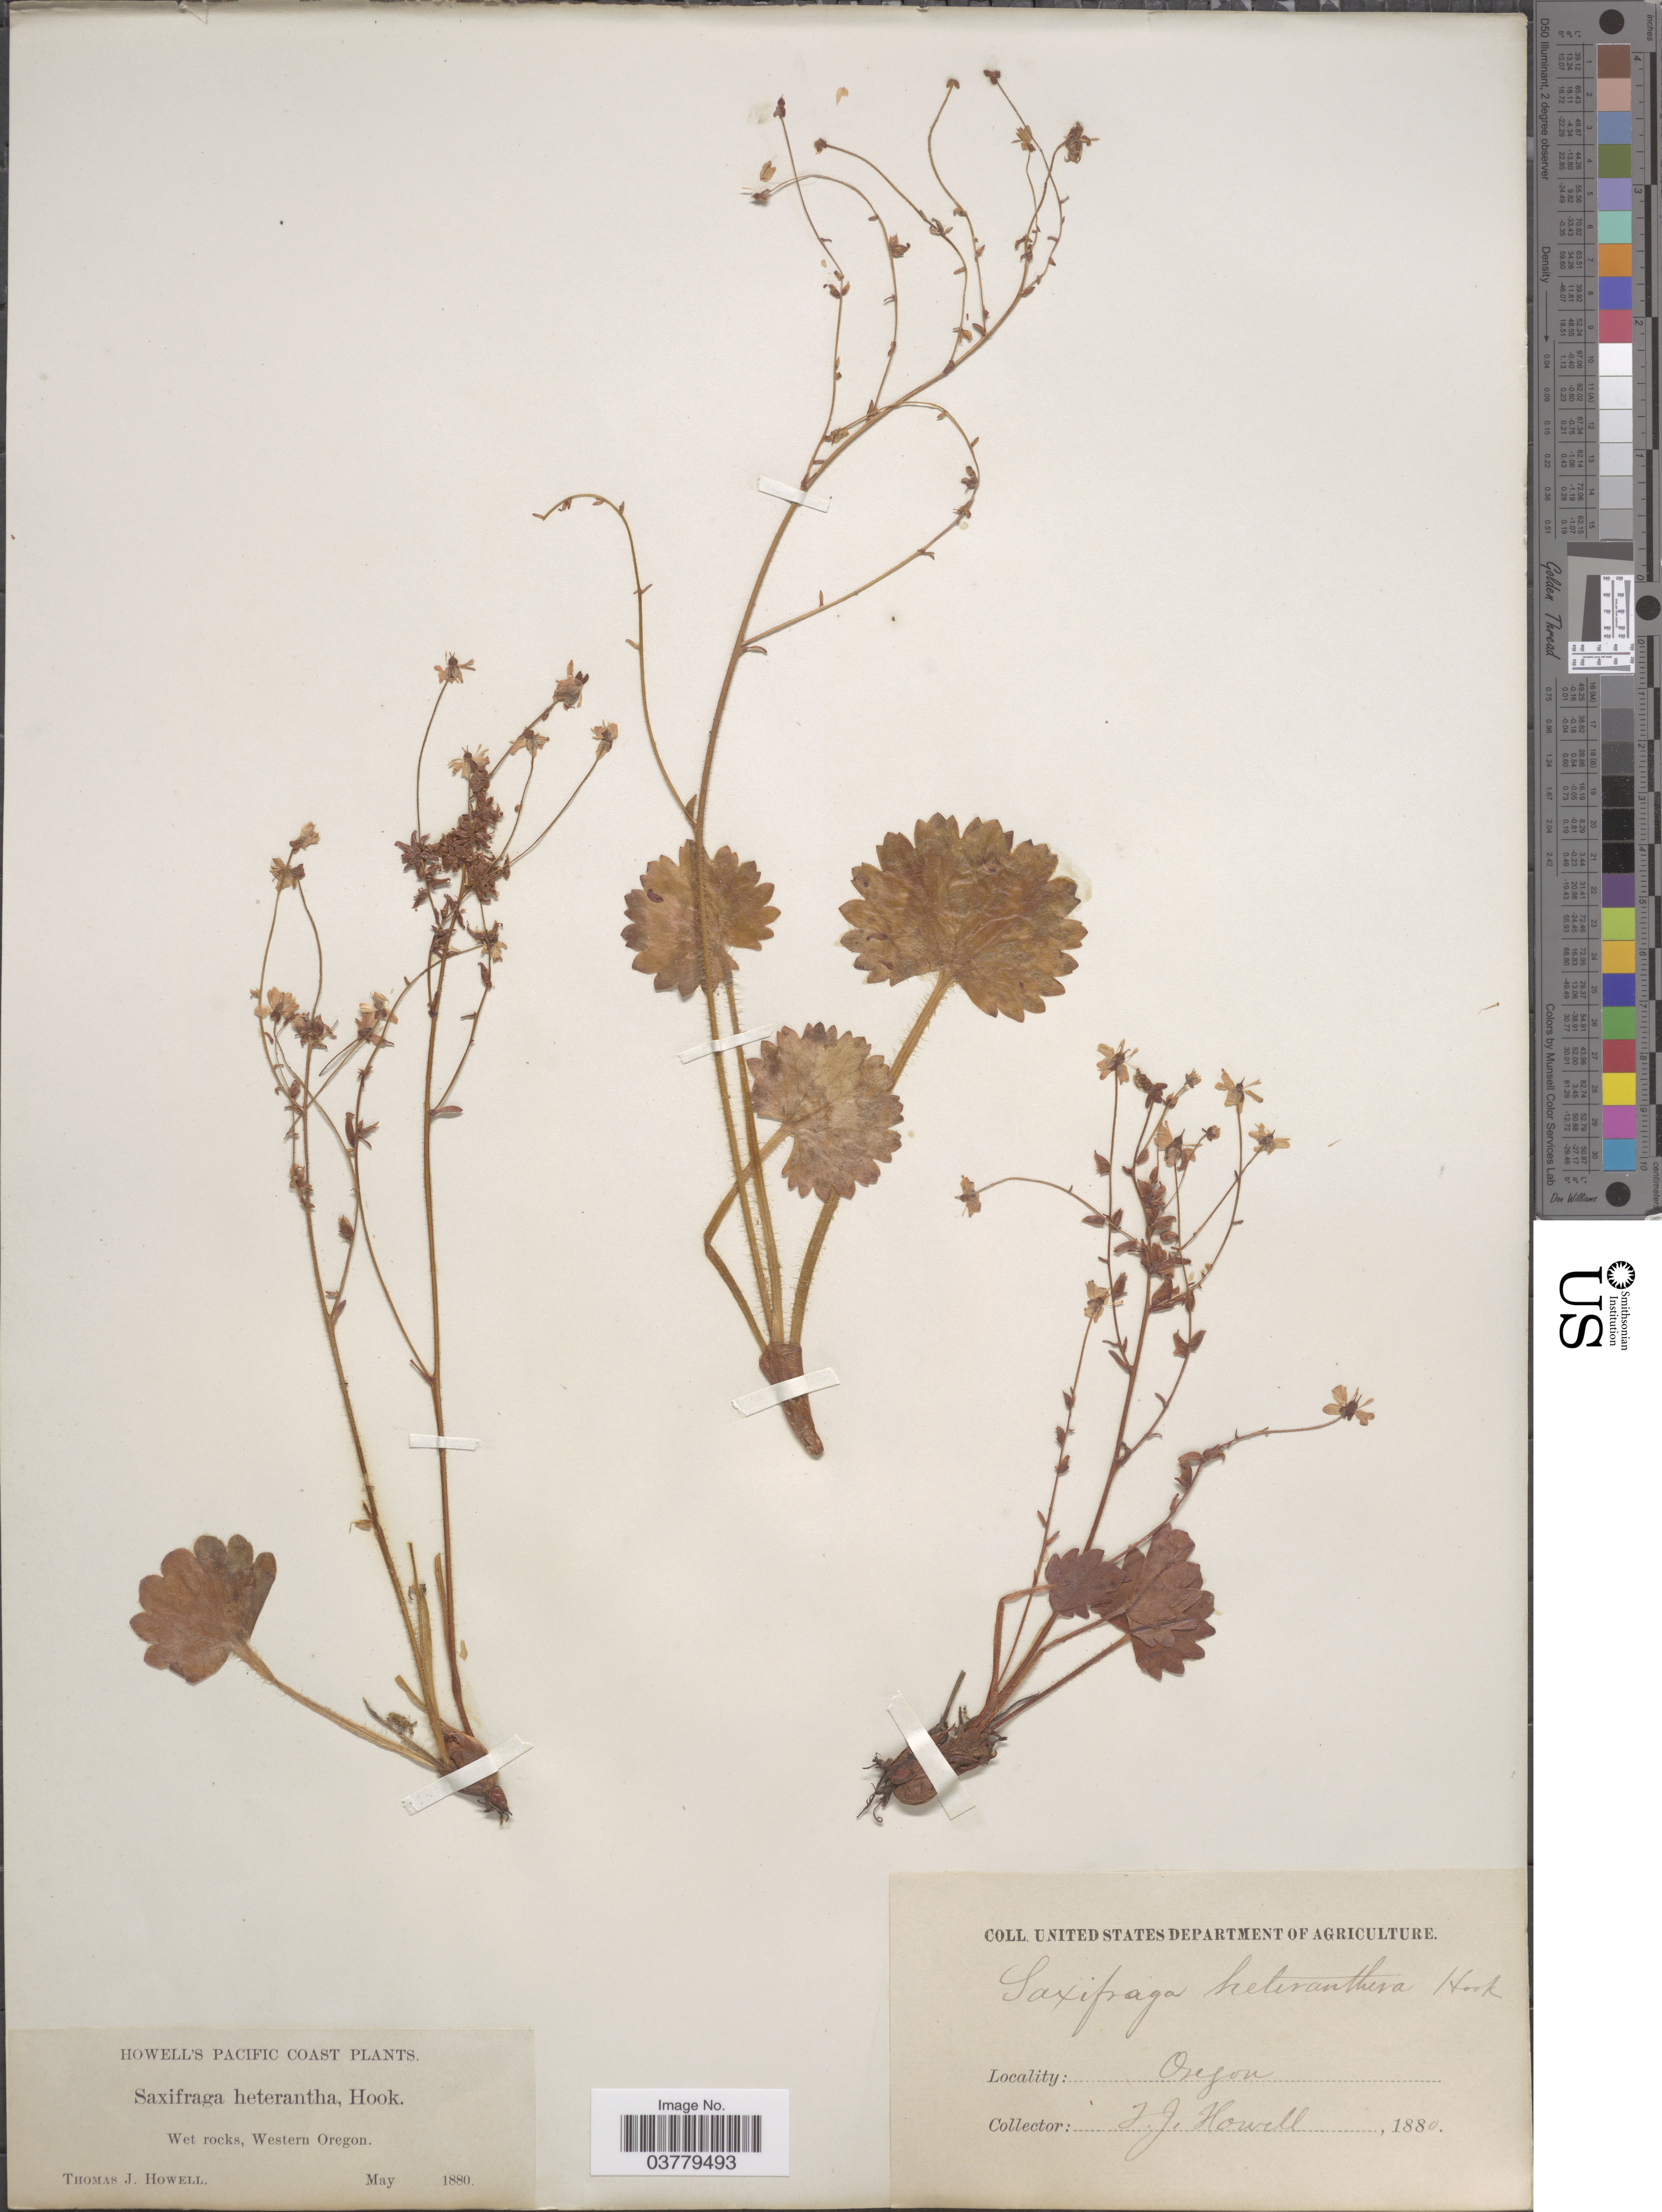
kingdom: Plantae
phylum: Tracheophyta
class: Magnoliopsida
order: Saxifragales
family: Saxifragaceae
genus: Saxifraga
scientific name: Saxifraga mertensiana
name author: Bong.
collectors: T. J. Howell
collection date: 1880-05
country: United States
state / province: Oregon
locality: Pacific Coast. Wet rocks, Western Oregon.